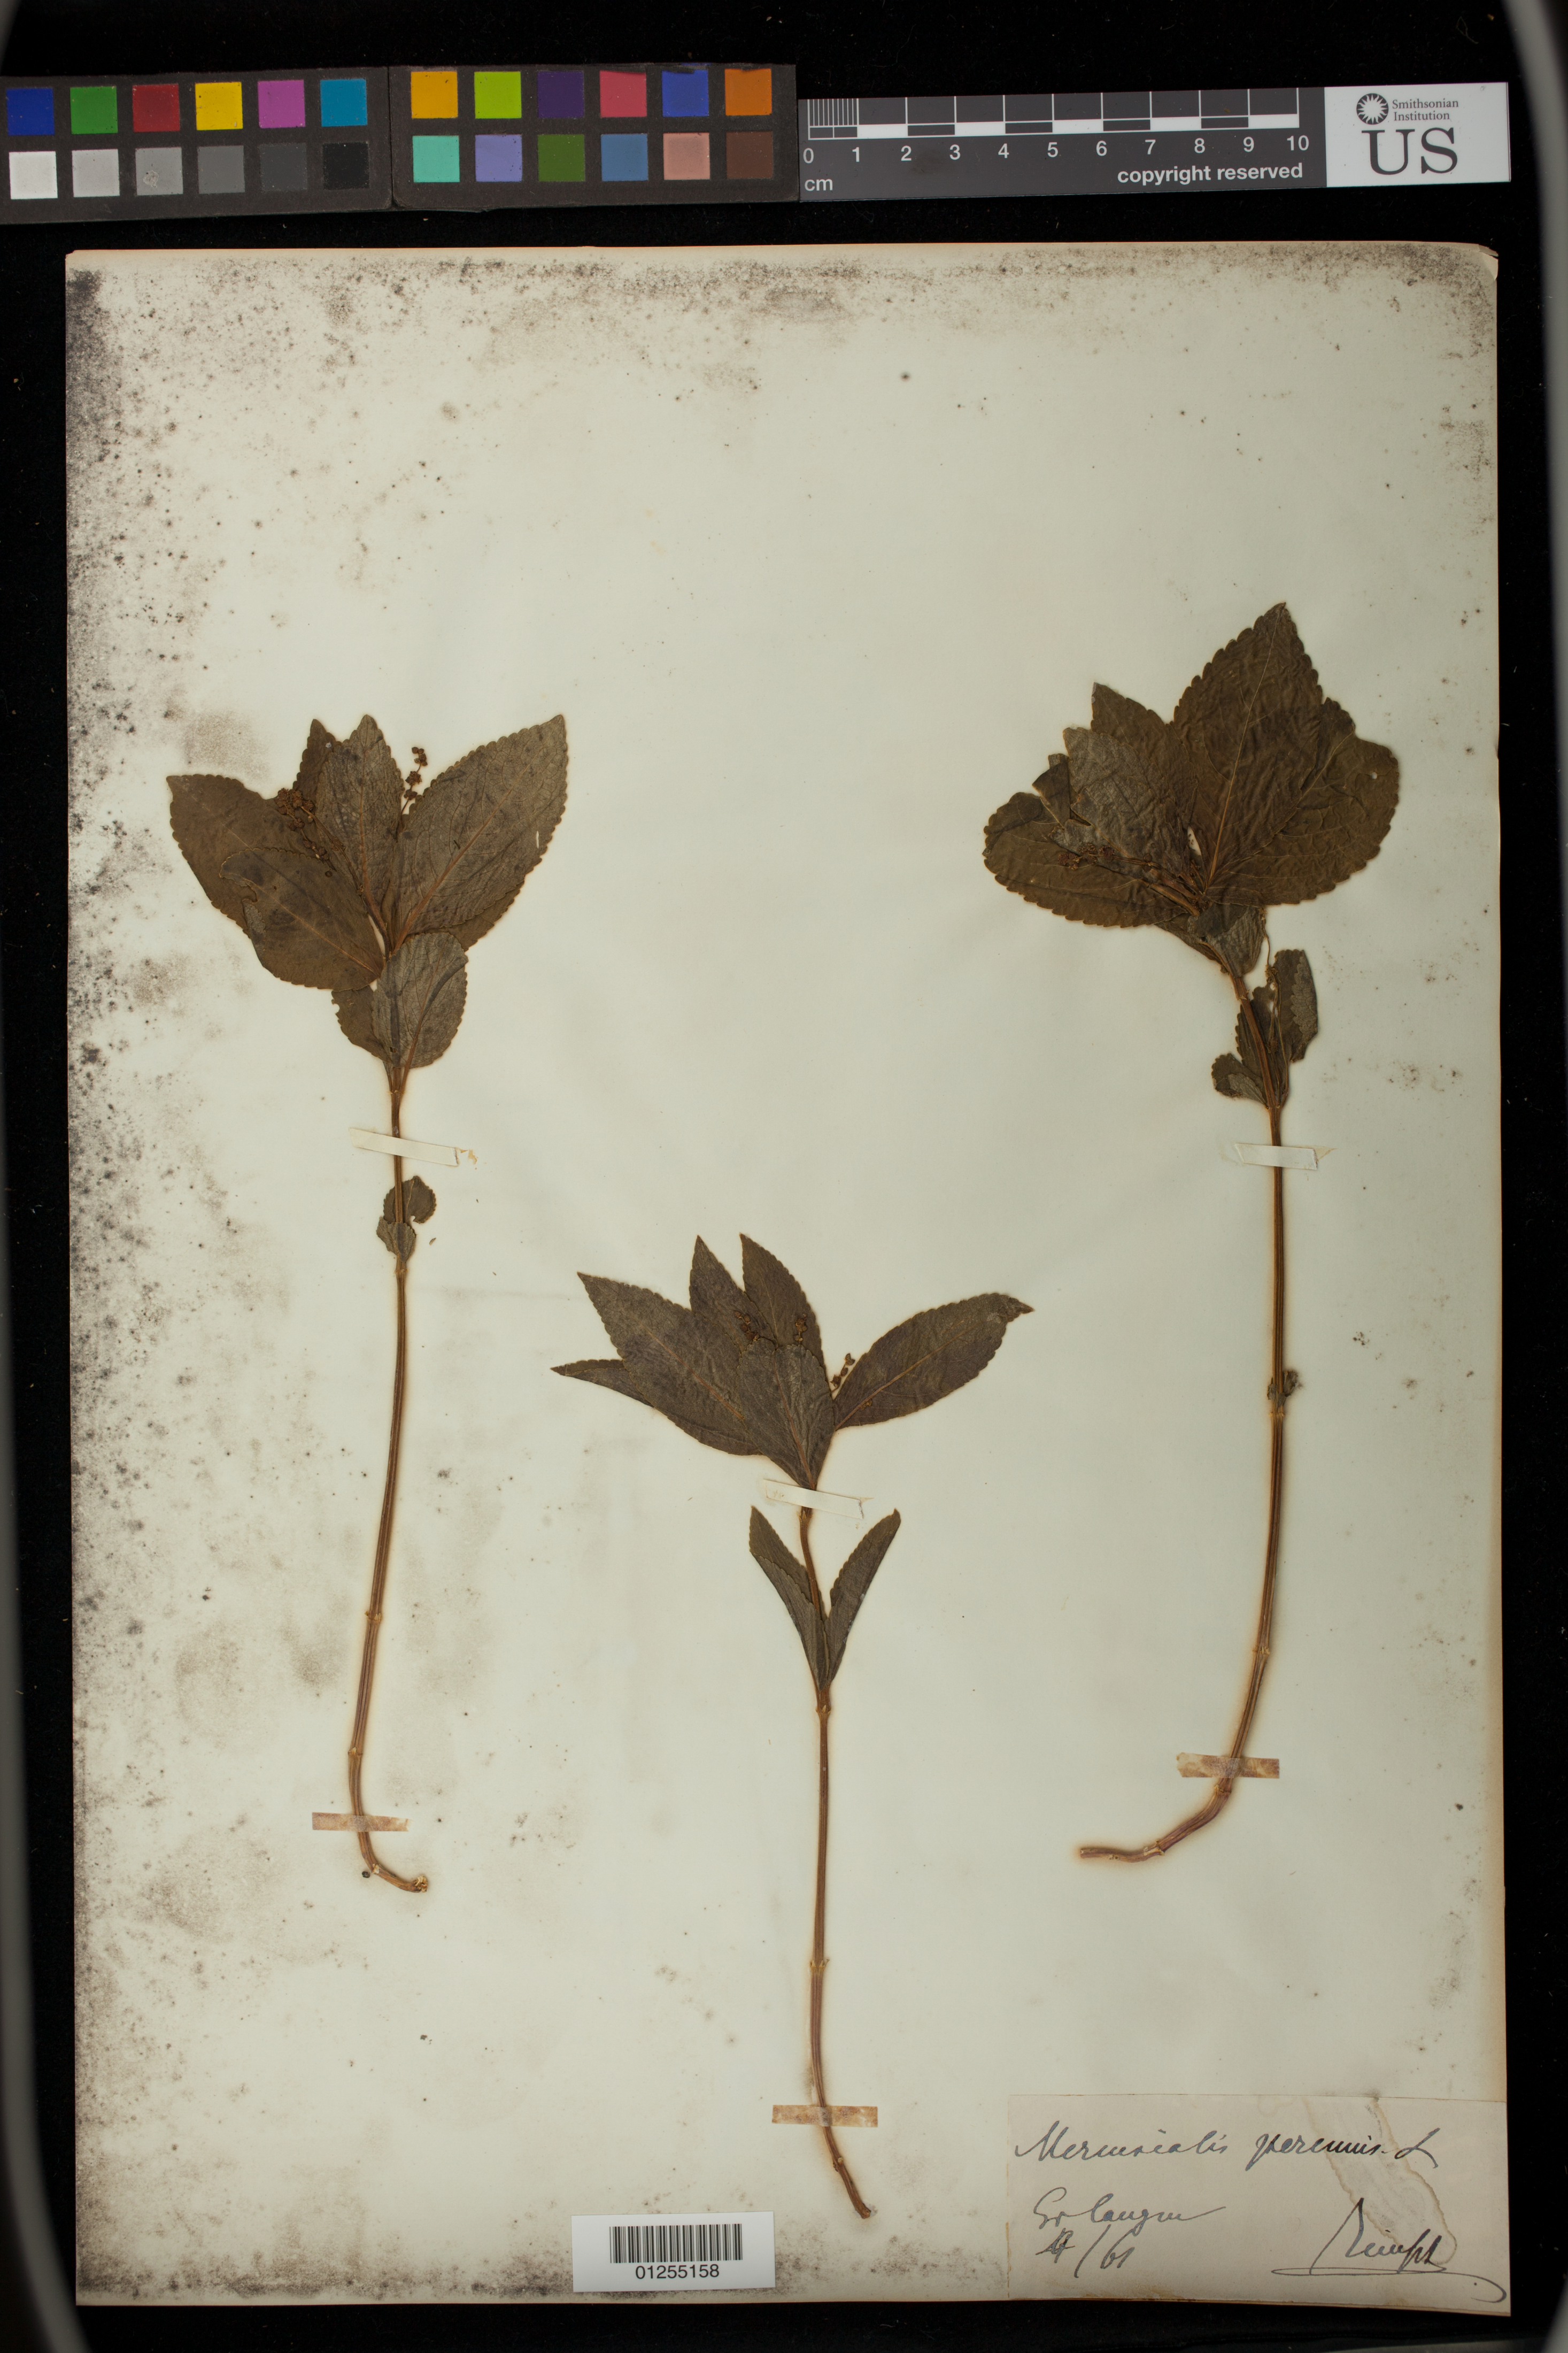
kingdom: Plantae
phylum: Tracheophyta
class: Magnoliopsida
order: Malpighiales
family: Euphorbiaceae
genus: Mercurialis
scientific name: Mercurialis perennis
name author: L.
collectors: W. H. Brewer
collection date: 1861-04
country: United States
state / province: California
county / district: Santa Barbara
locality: Between Santa Barbara and San Luis Obispo.